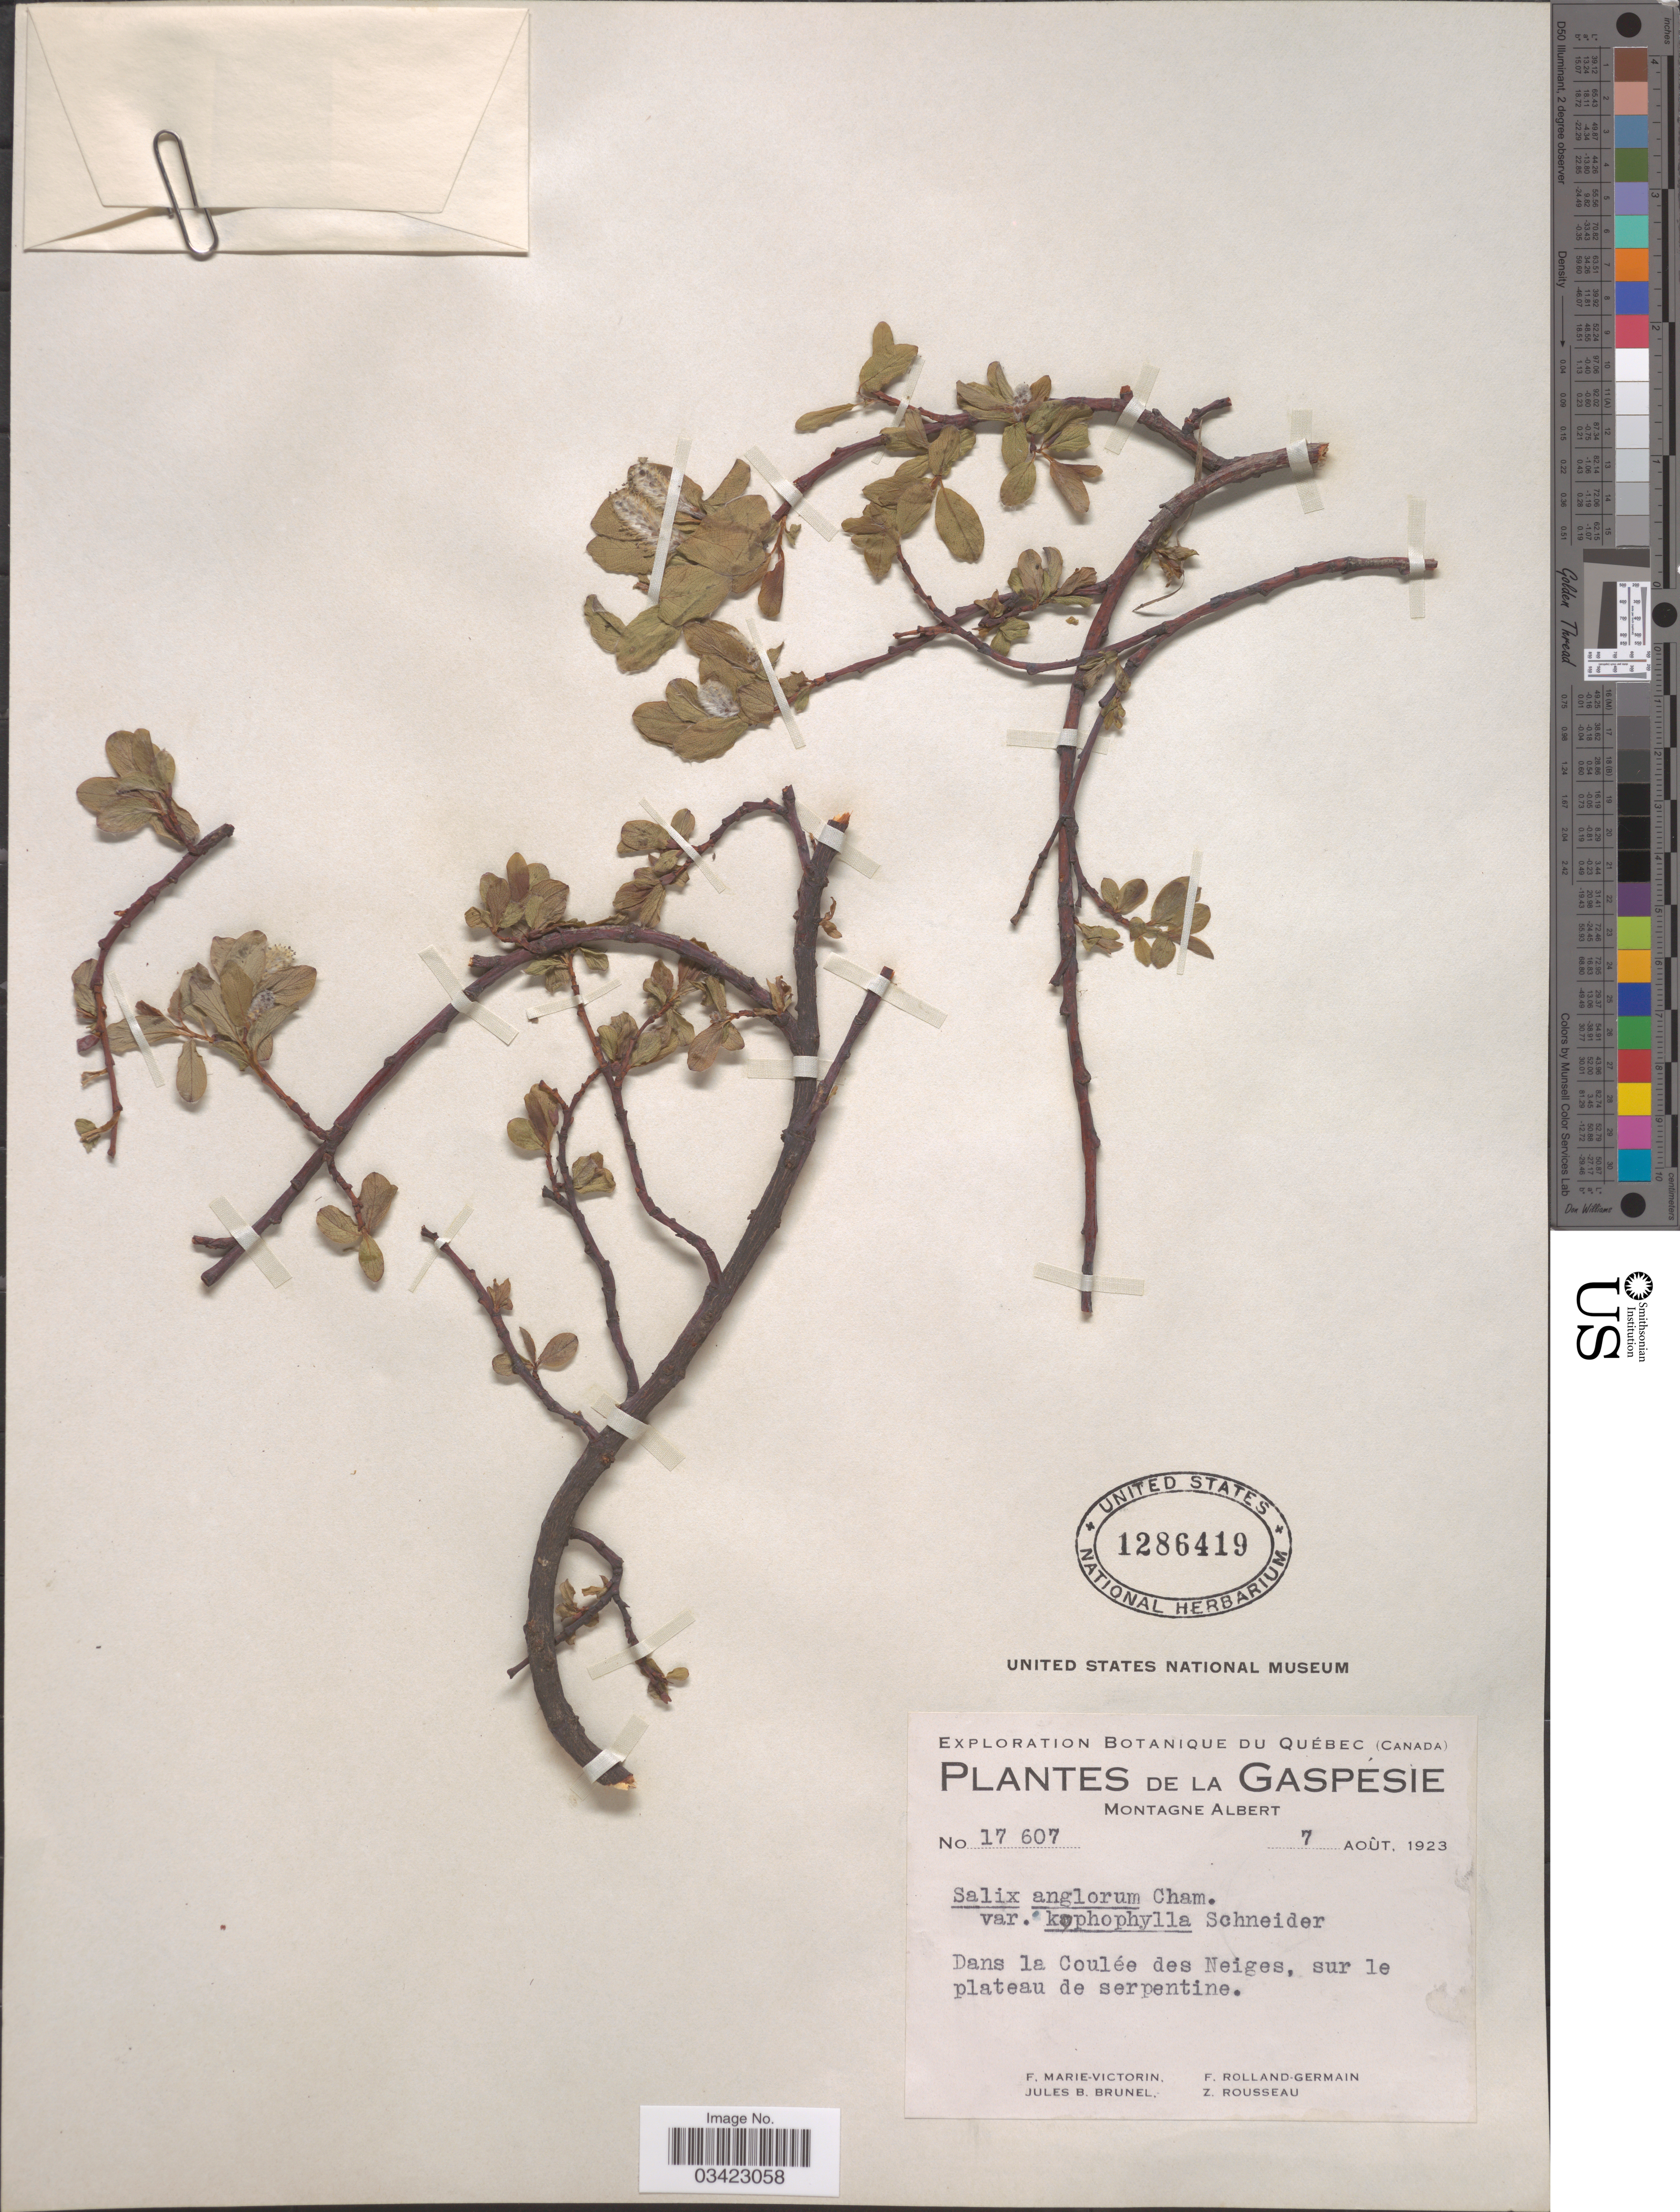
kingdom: Plantae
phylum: Tracheophyta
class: Magnoliopsida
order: Malpighiales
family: Salicaceae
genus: Salix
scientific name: Salix anglorum var. kophophylla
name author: C.K. Schneid.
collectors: F. Marie-Victorin, Rolland-Germain, J. Brunel & Z. Rousseau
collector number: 17607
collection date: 1923-08-07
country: Canada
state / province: Quebec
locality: La Gaspésie. Montagne Albert. Dans la Coulée des Neiges, sur le plateau de serpentine.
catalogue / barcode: US 1286419